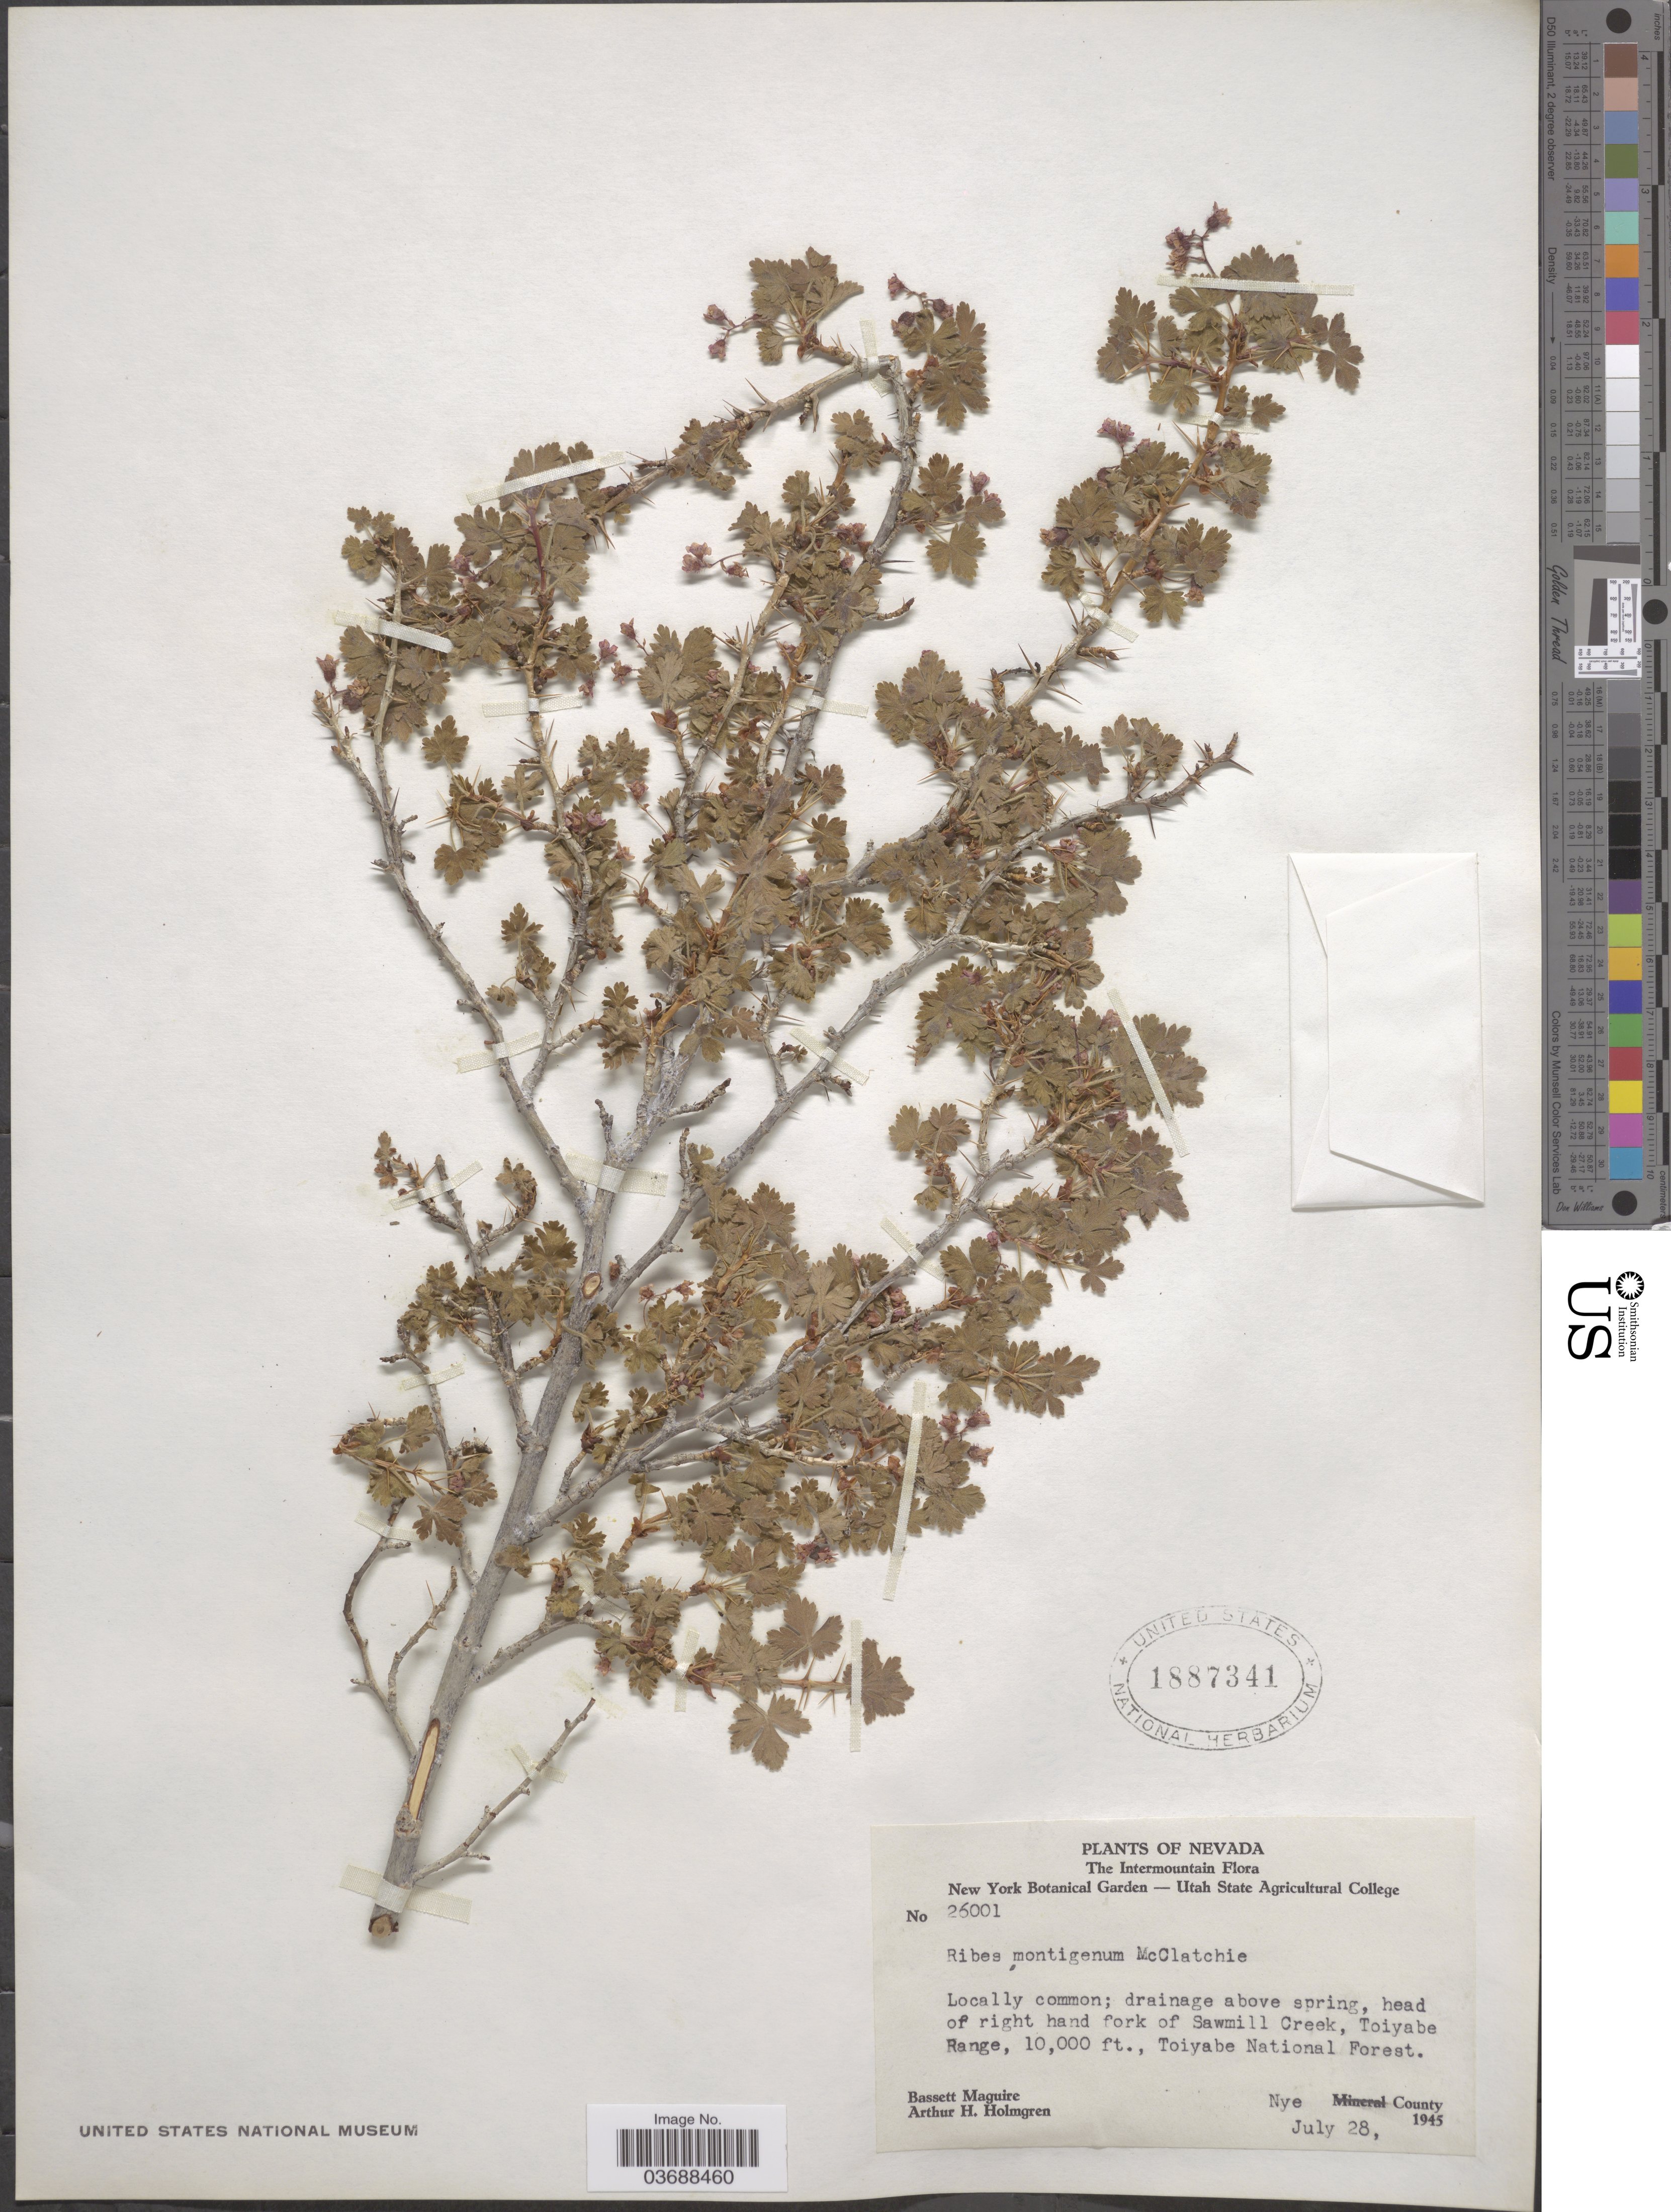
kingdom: Plantae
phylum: Tracheophyta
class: Magnoliopsida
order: Saxifragales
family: Grossulariaceae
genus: Ribes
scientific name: Ribes montigenum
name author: McClatchie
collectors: B. Maguire & A. H. Holmgren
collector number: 26001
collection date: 1945-07-28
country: United States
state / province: Nevada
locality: The Intermountain. Drainage above spring, head of right hand fork of Sawmill Creek, Toiyabe Range, Toiyabe National Forest. Nye County.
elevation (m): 3048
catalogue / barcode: US 1887341